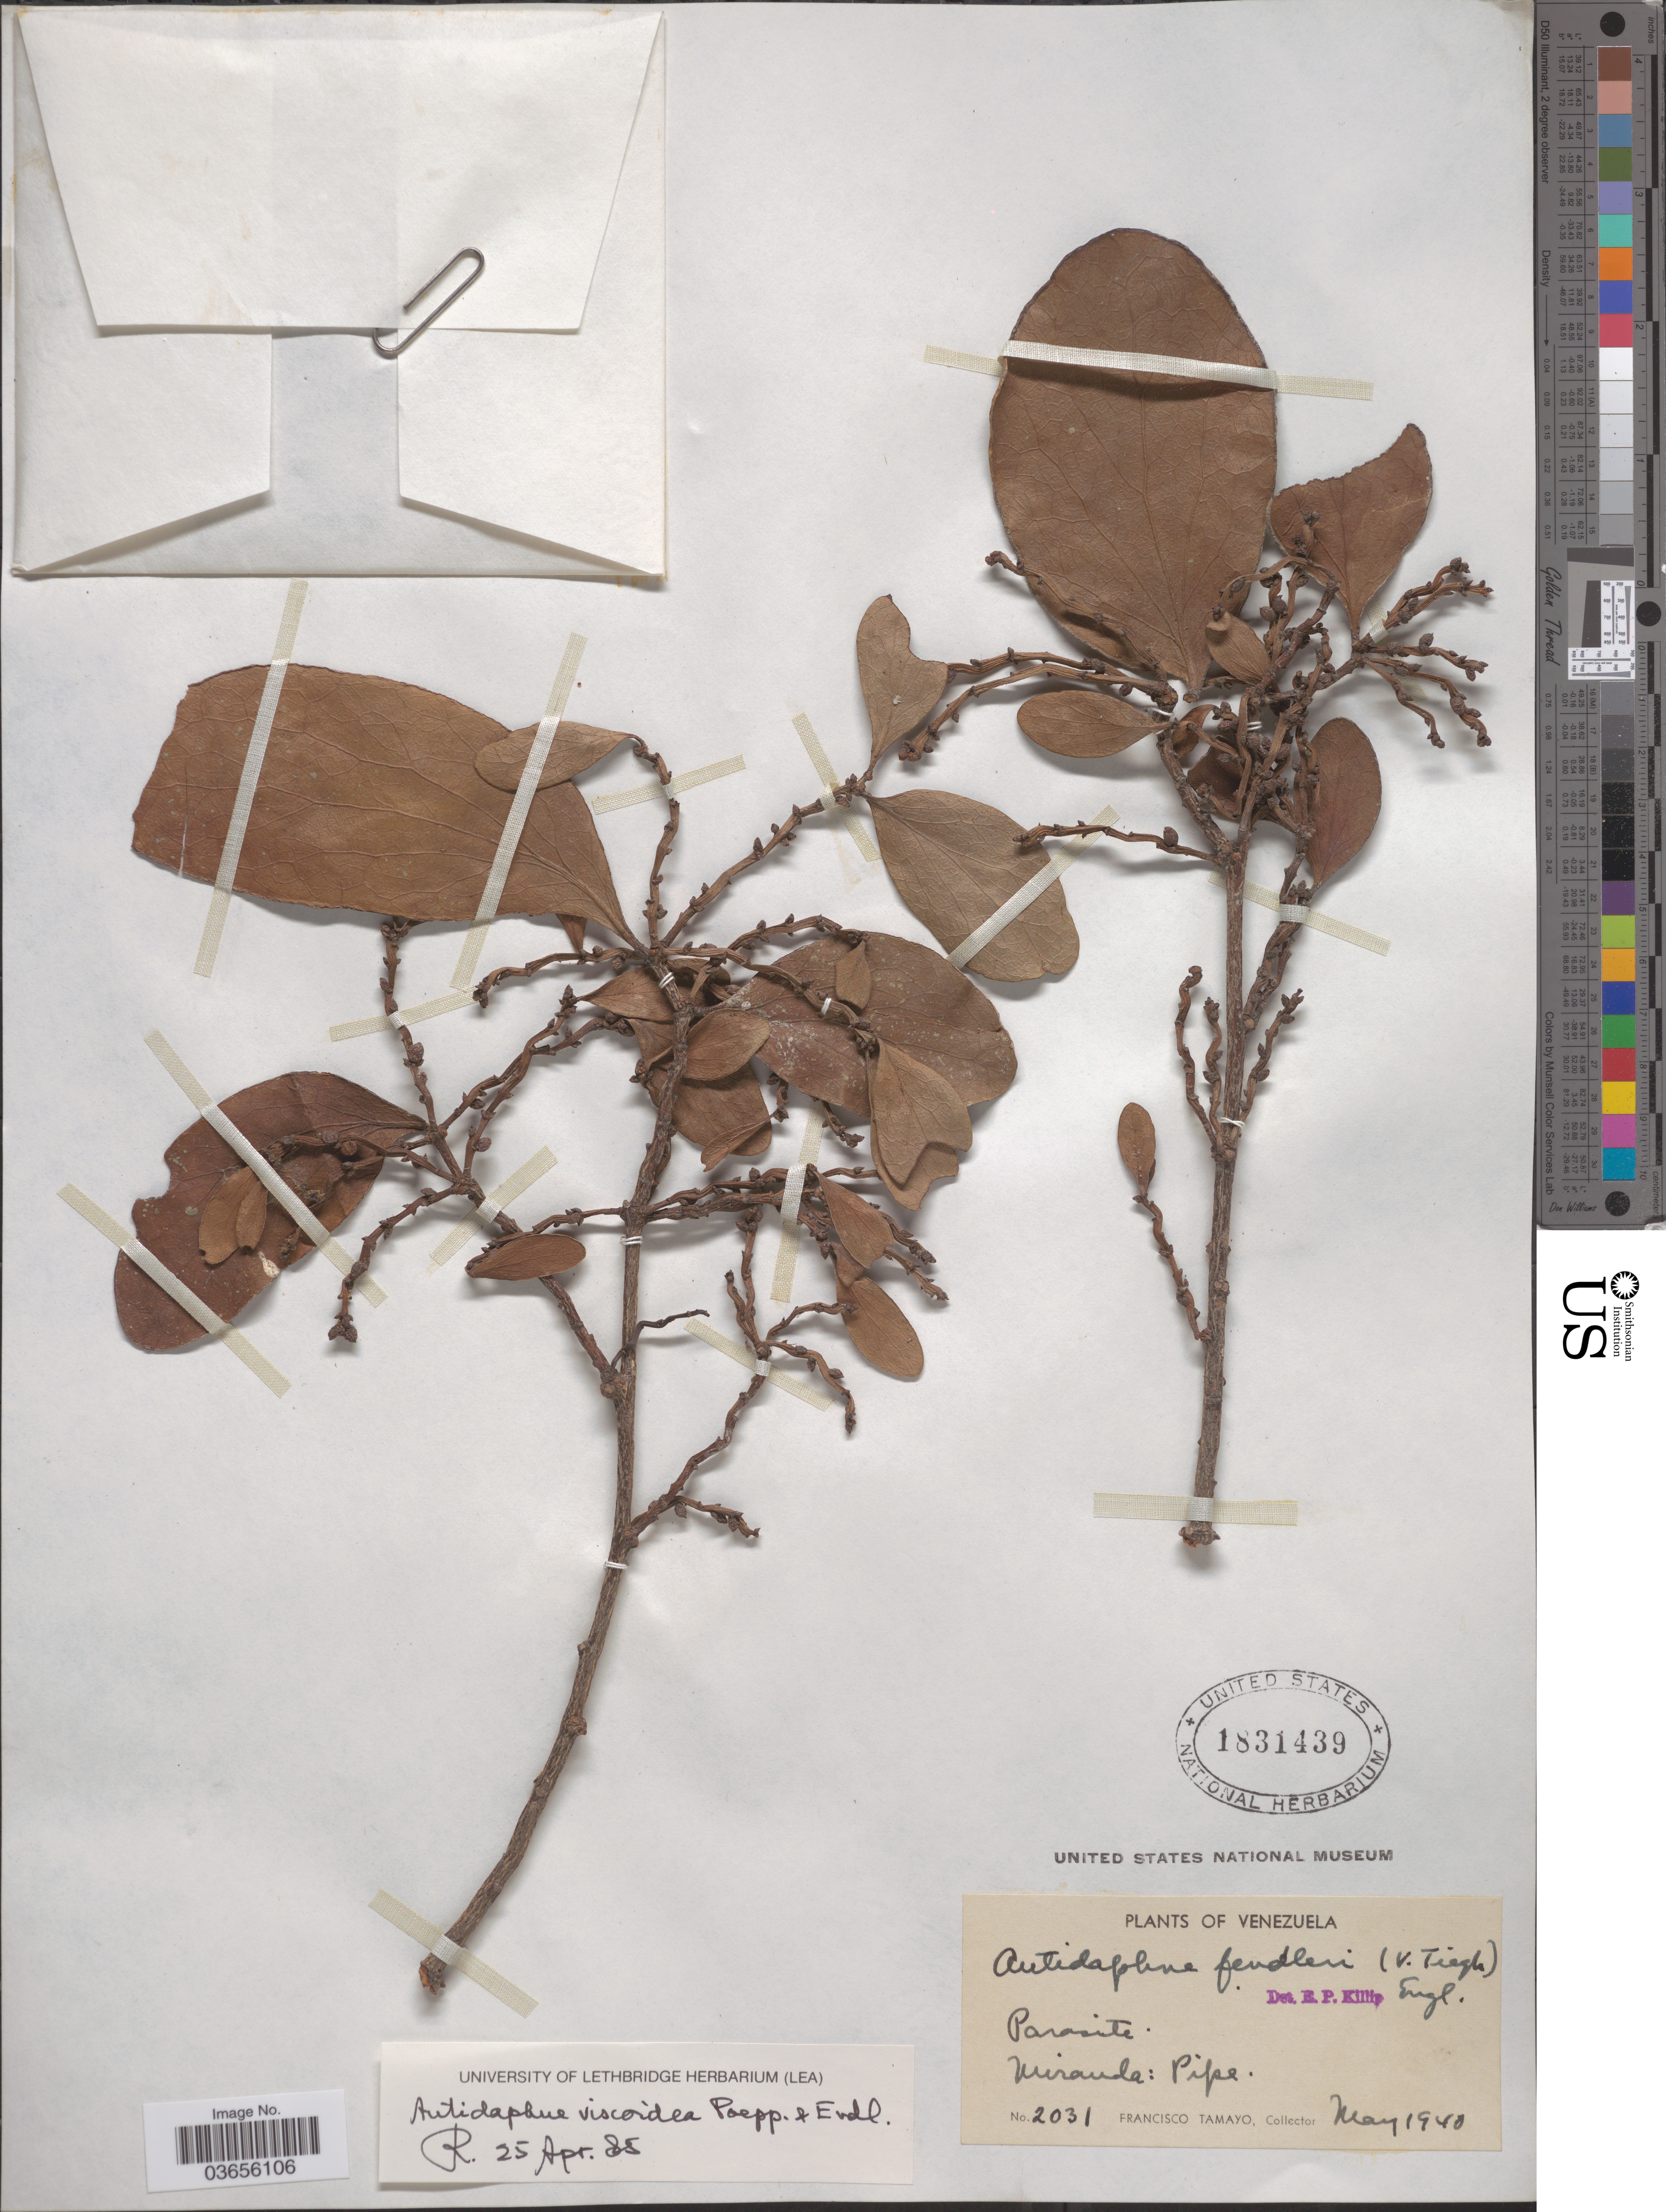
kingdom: Plantae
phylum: Tracheophyta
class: Magnoliopsida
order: Santalales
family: Santalaceae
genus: Antidaphne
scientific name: Antidaphne viscoidea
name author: Poepp. & Endl.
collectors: F. Tamayo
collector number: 2031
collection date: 1940-05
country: Venezuela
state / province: Miranda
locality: Pipe.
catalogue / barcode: US 1831439